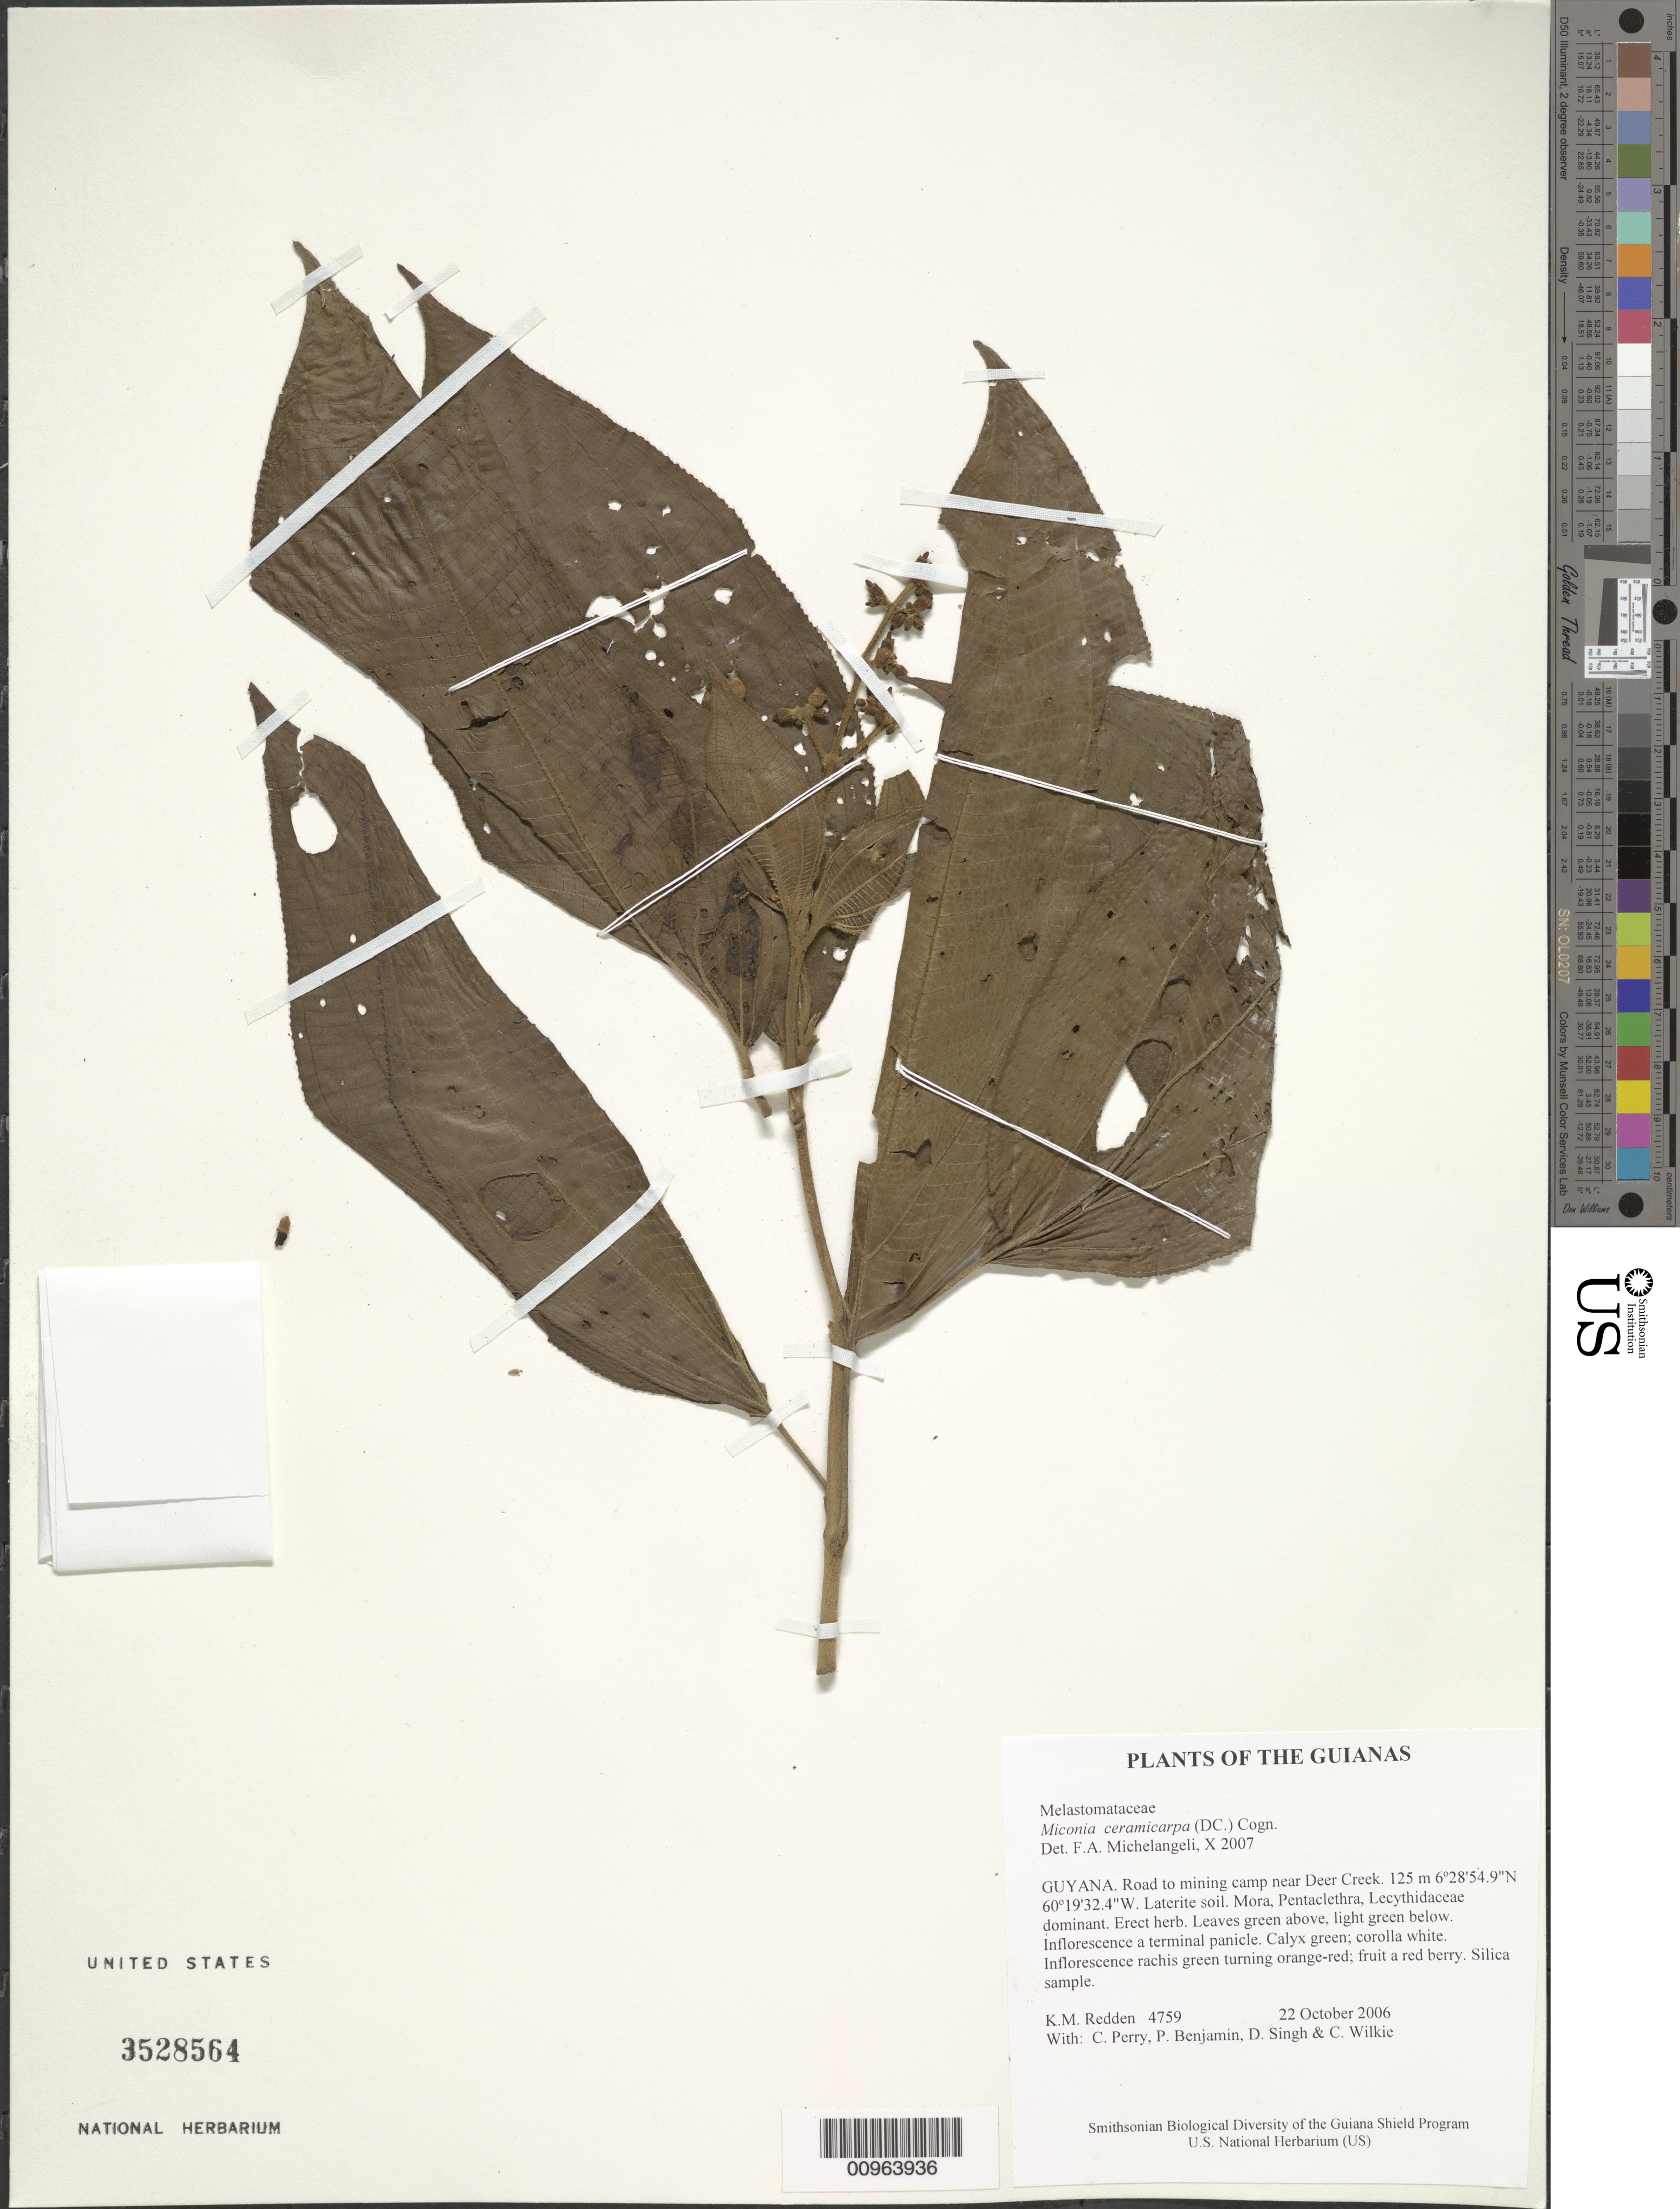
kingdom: Plantae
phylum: Tracheophyta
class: Magnoliopsida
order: Myrtales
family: Melastomataceae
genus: Miconia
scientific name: Miconia ceramicarpa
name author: (DC.) Cogn.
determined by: Michelangeli, F. A.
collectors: K. M. Redden, C. Perry, P. Benjamin, D. Singh & C. Wilkie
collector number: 4759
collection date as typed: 22 October 2006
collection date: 2006-10-22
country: Guyana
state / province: Cuyuni-Mazaruni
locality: Road to mining camp near Deer Creek.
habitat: Laterite soil. Mora, Pentaclethra, Lecythidaceae dominant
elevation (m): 125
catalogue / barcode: US 3528564